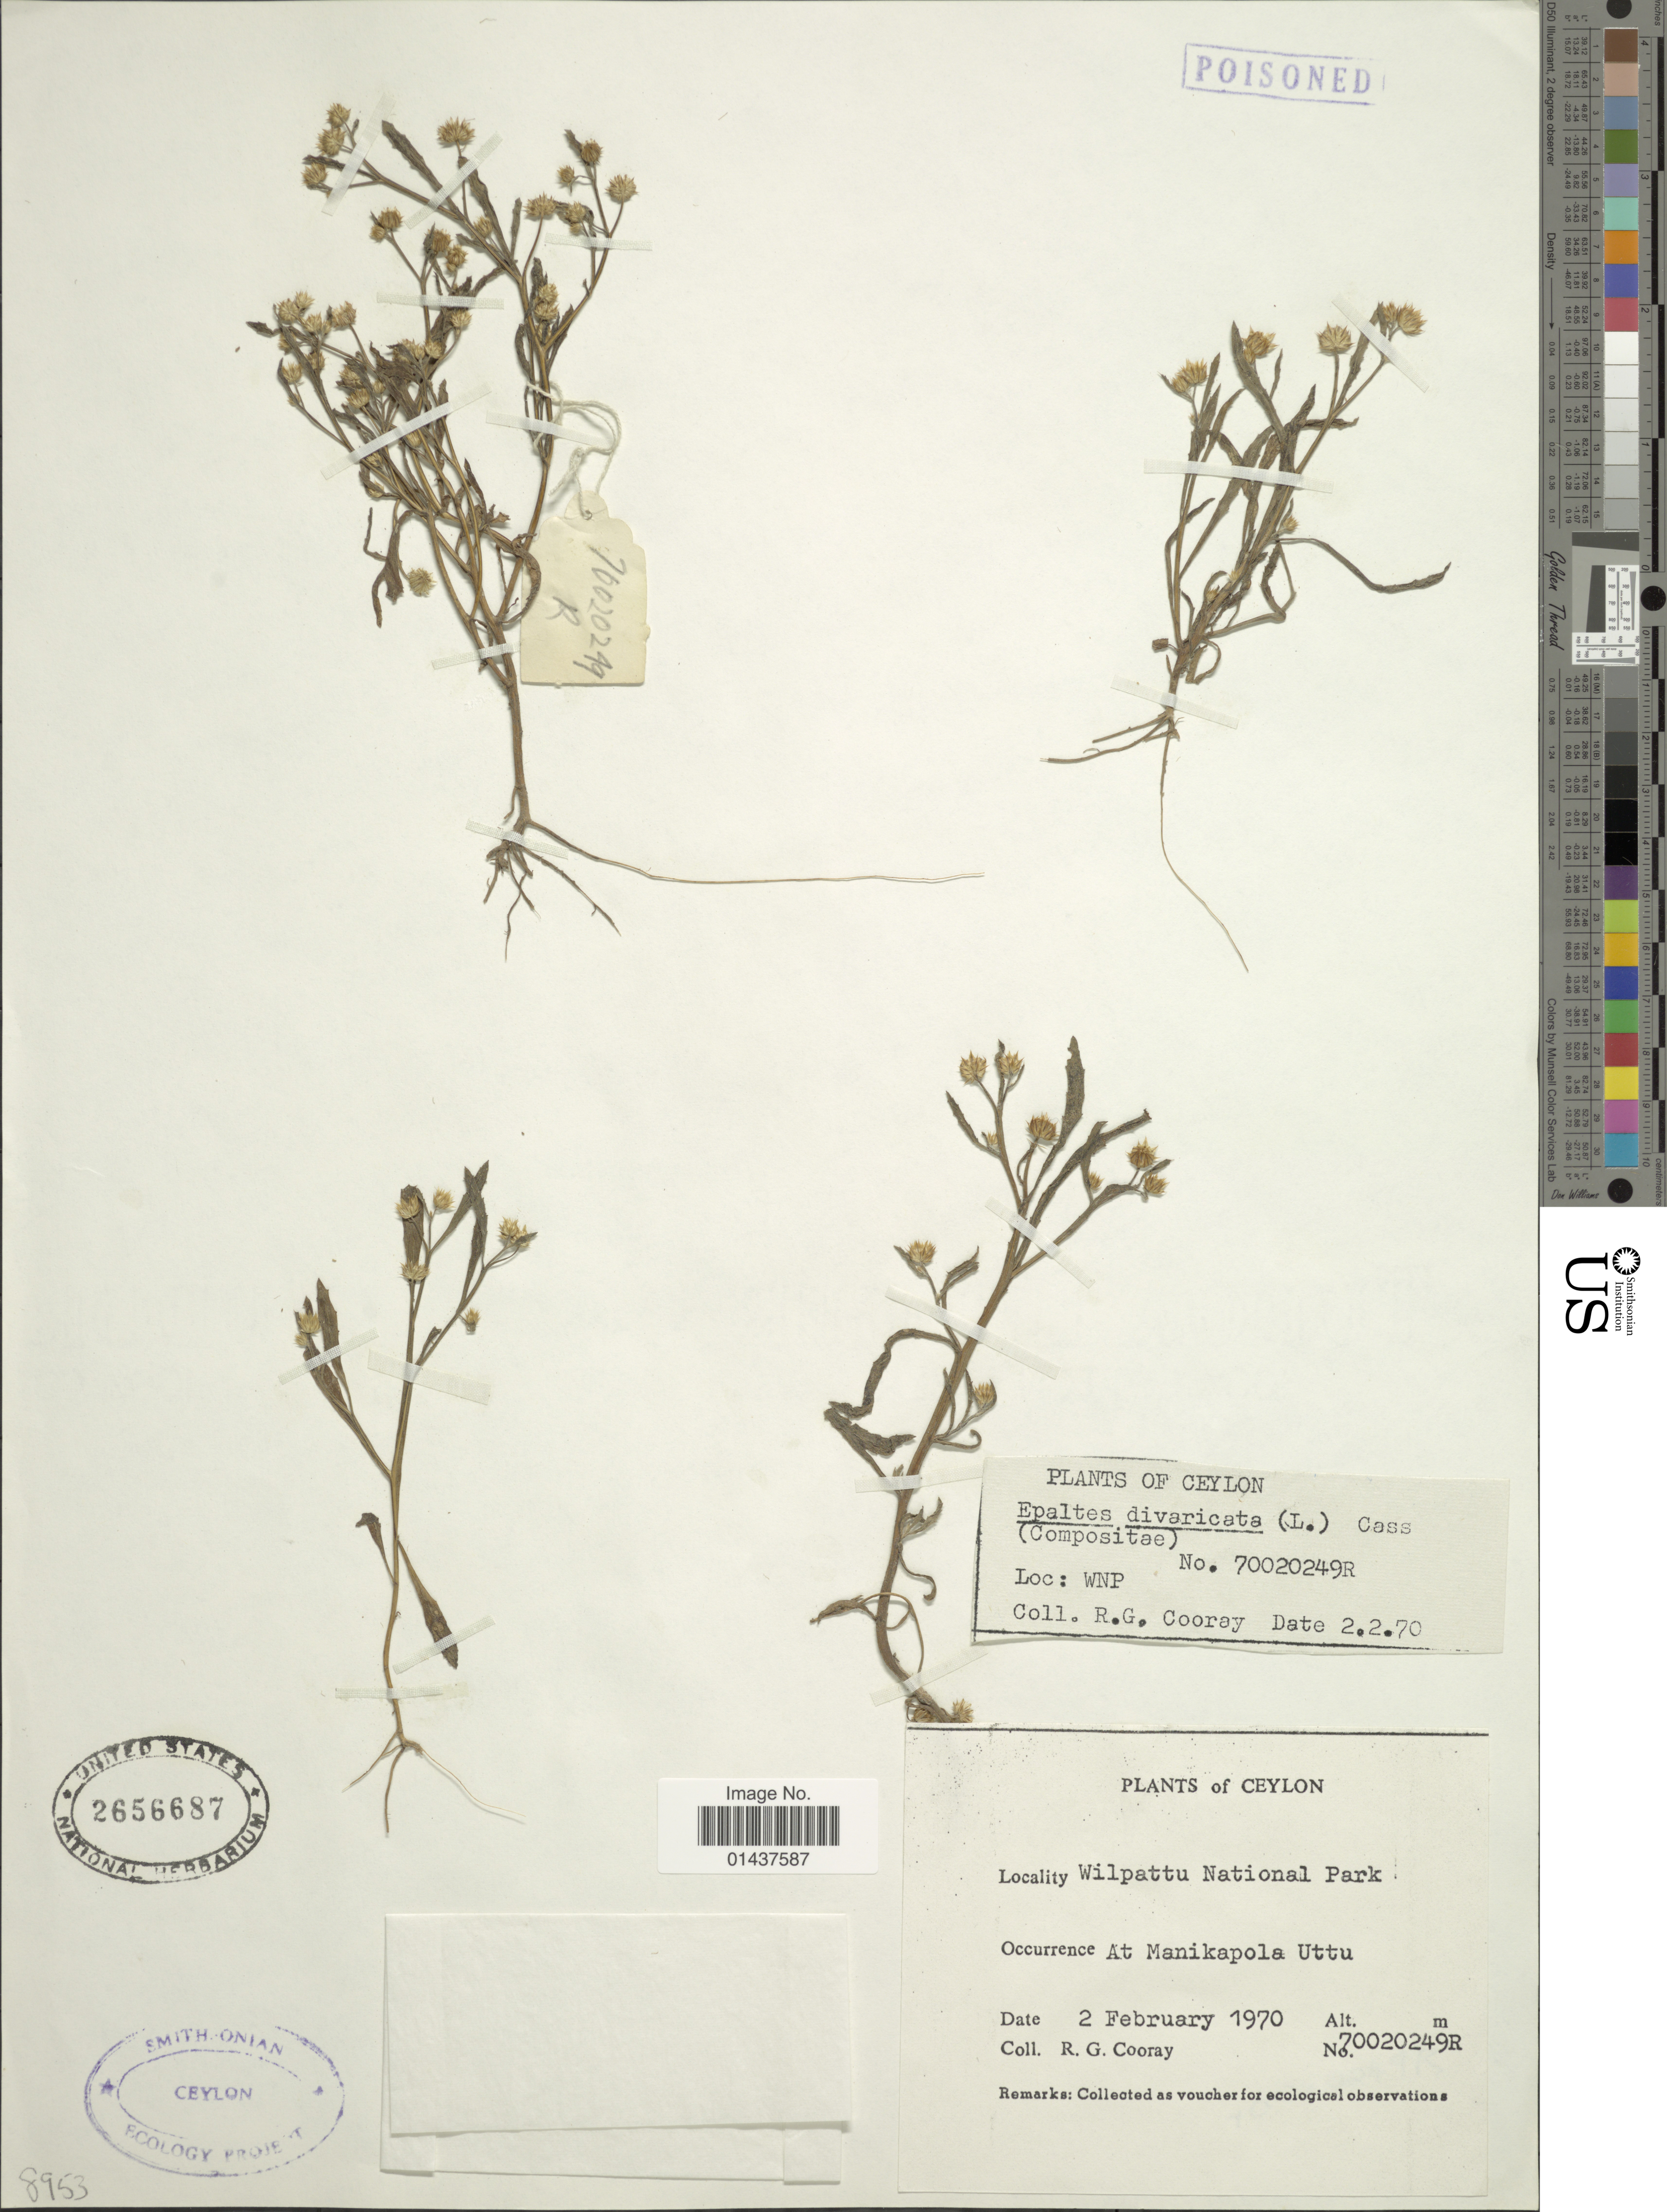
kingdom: Plantae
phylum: Tracheophyta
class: Magnoliopsida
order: Asterales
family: Asteraceae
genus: Epaltes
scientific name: Epaltes divaricata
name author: (L.) Cass.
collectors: R. Cooray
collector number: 70020249R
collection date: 1970-02-02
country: Sri Lanka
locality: Ceylon, Wilpattu National Park, At Manikapola Uttu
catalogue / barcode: US 2656687